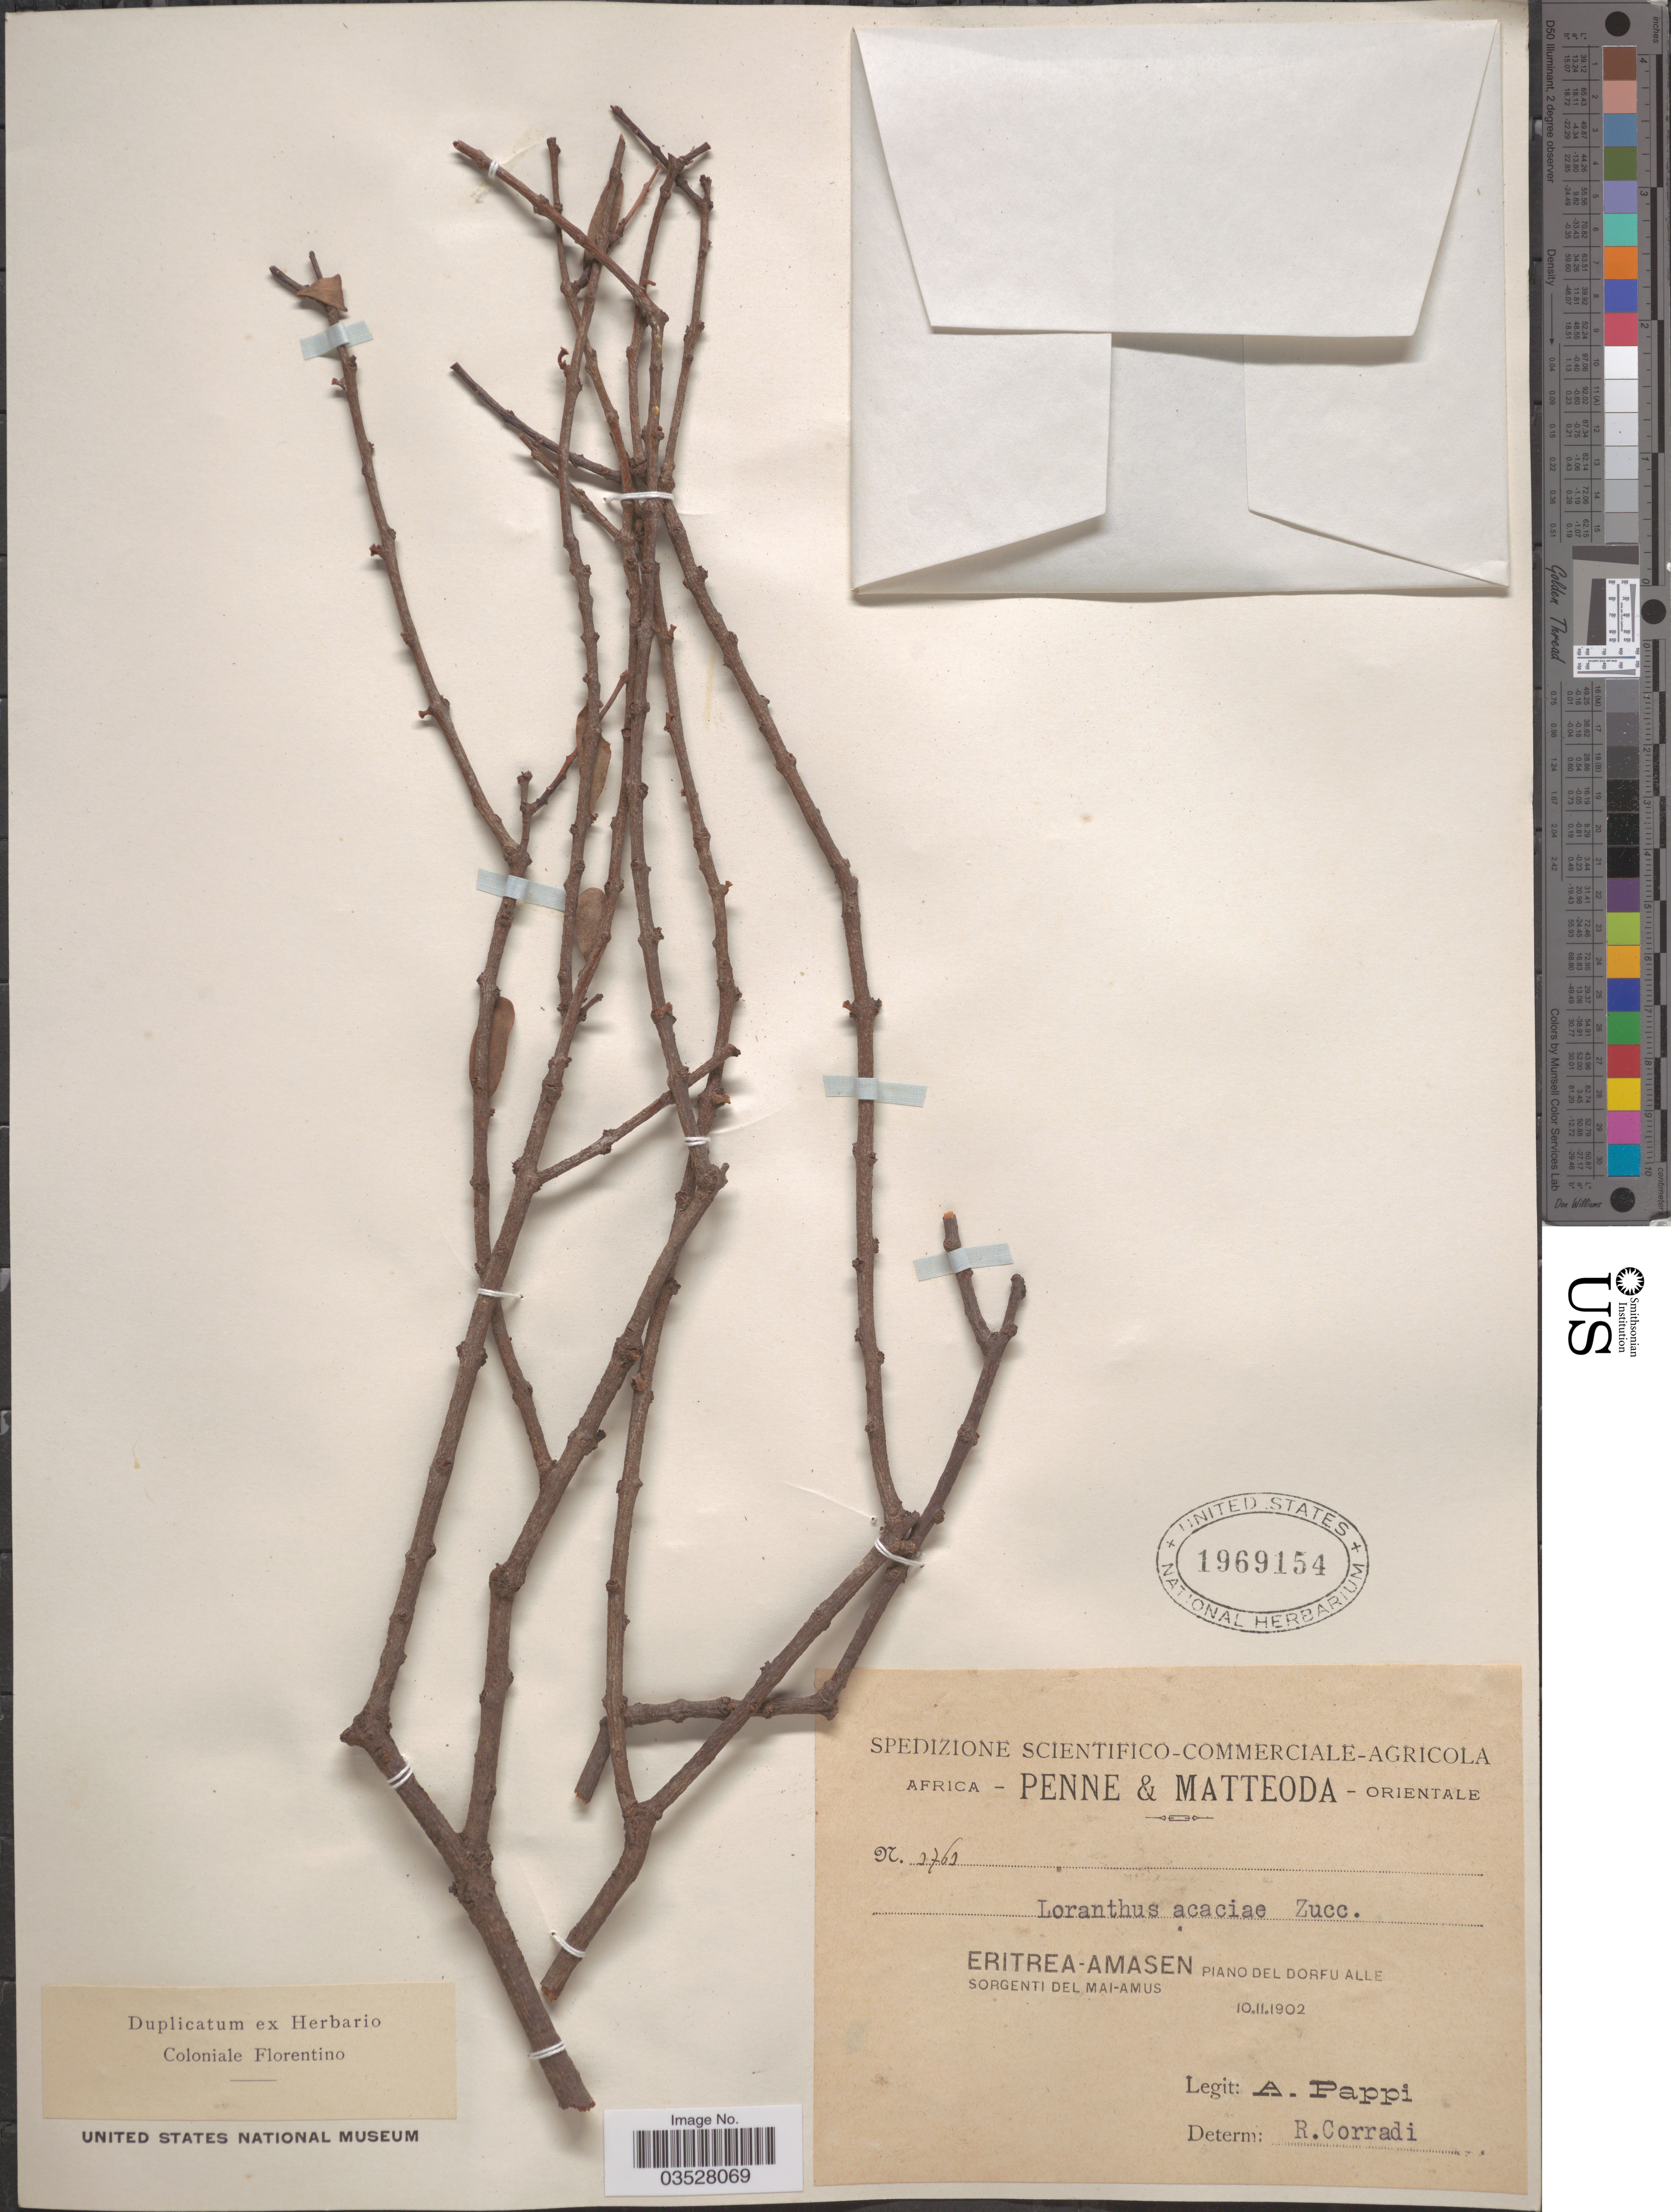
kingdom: Plantae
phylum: Tracheophyta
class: Magnoliopsida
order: Santalales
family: Loranthaceae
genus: Plicosepalus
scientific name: Plicosepalus acaciae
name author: (Zucc.) Wiens & Polhill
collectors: A. Pappi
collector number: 2760*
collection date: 1902-02-10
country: Eritrea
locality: Eritrea-Amasen Piano del Dorfu Alle Sorgenti del Mai-Amus.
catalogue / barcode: US 1969154